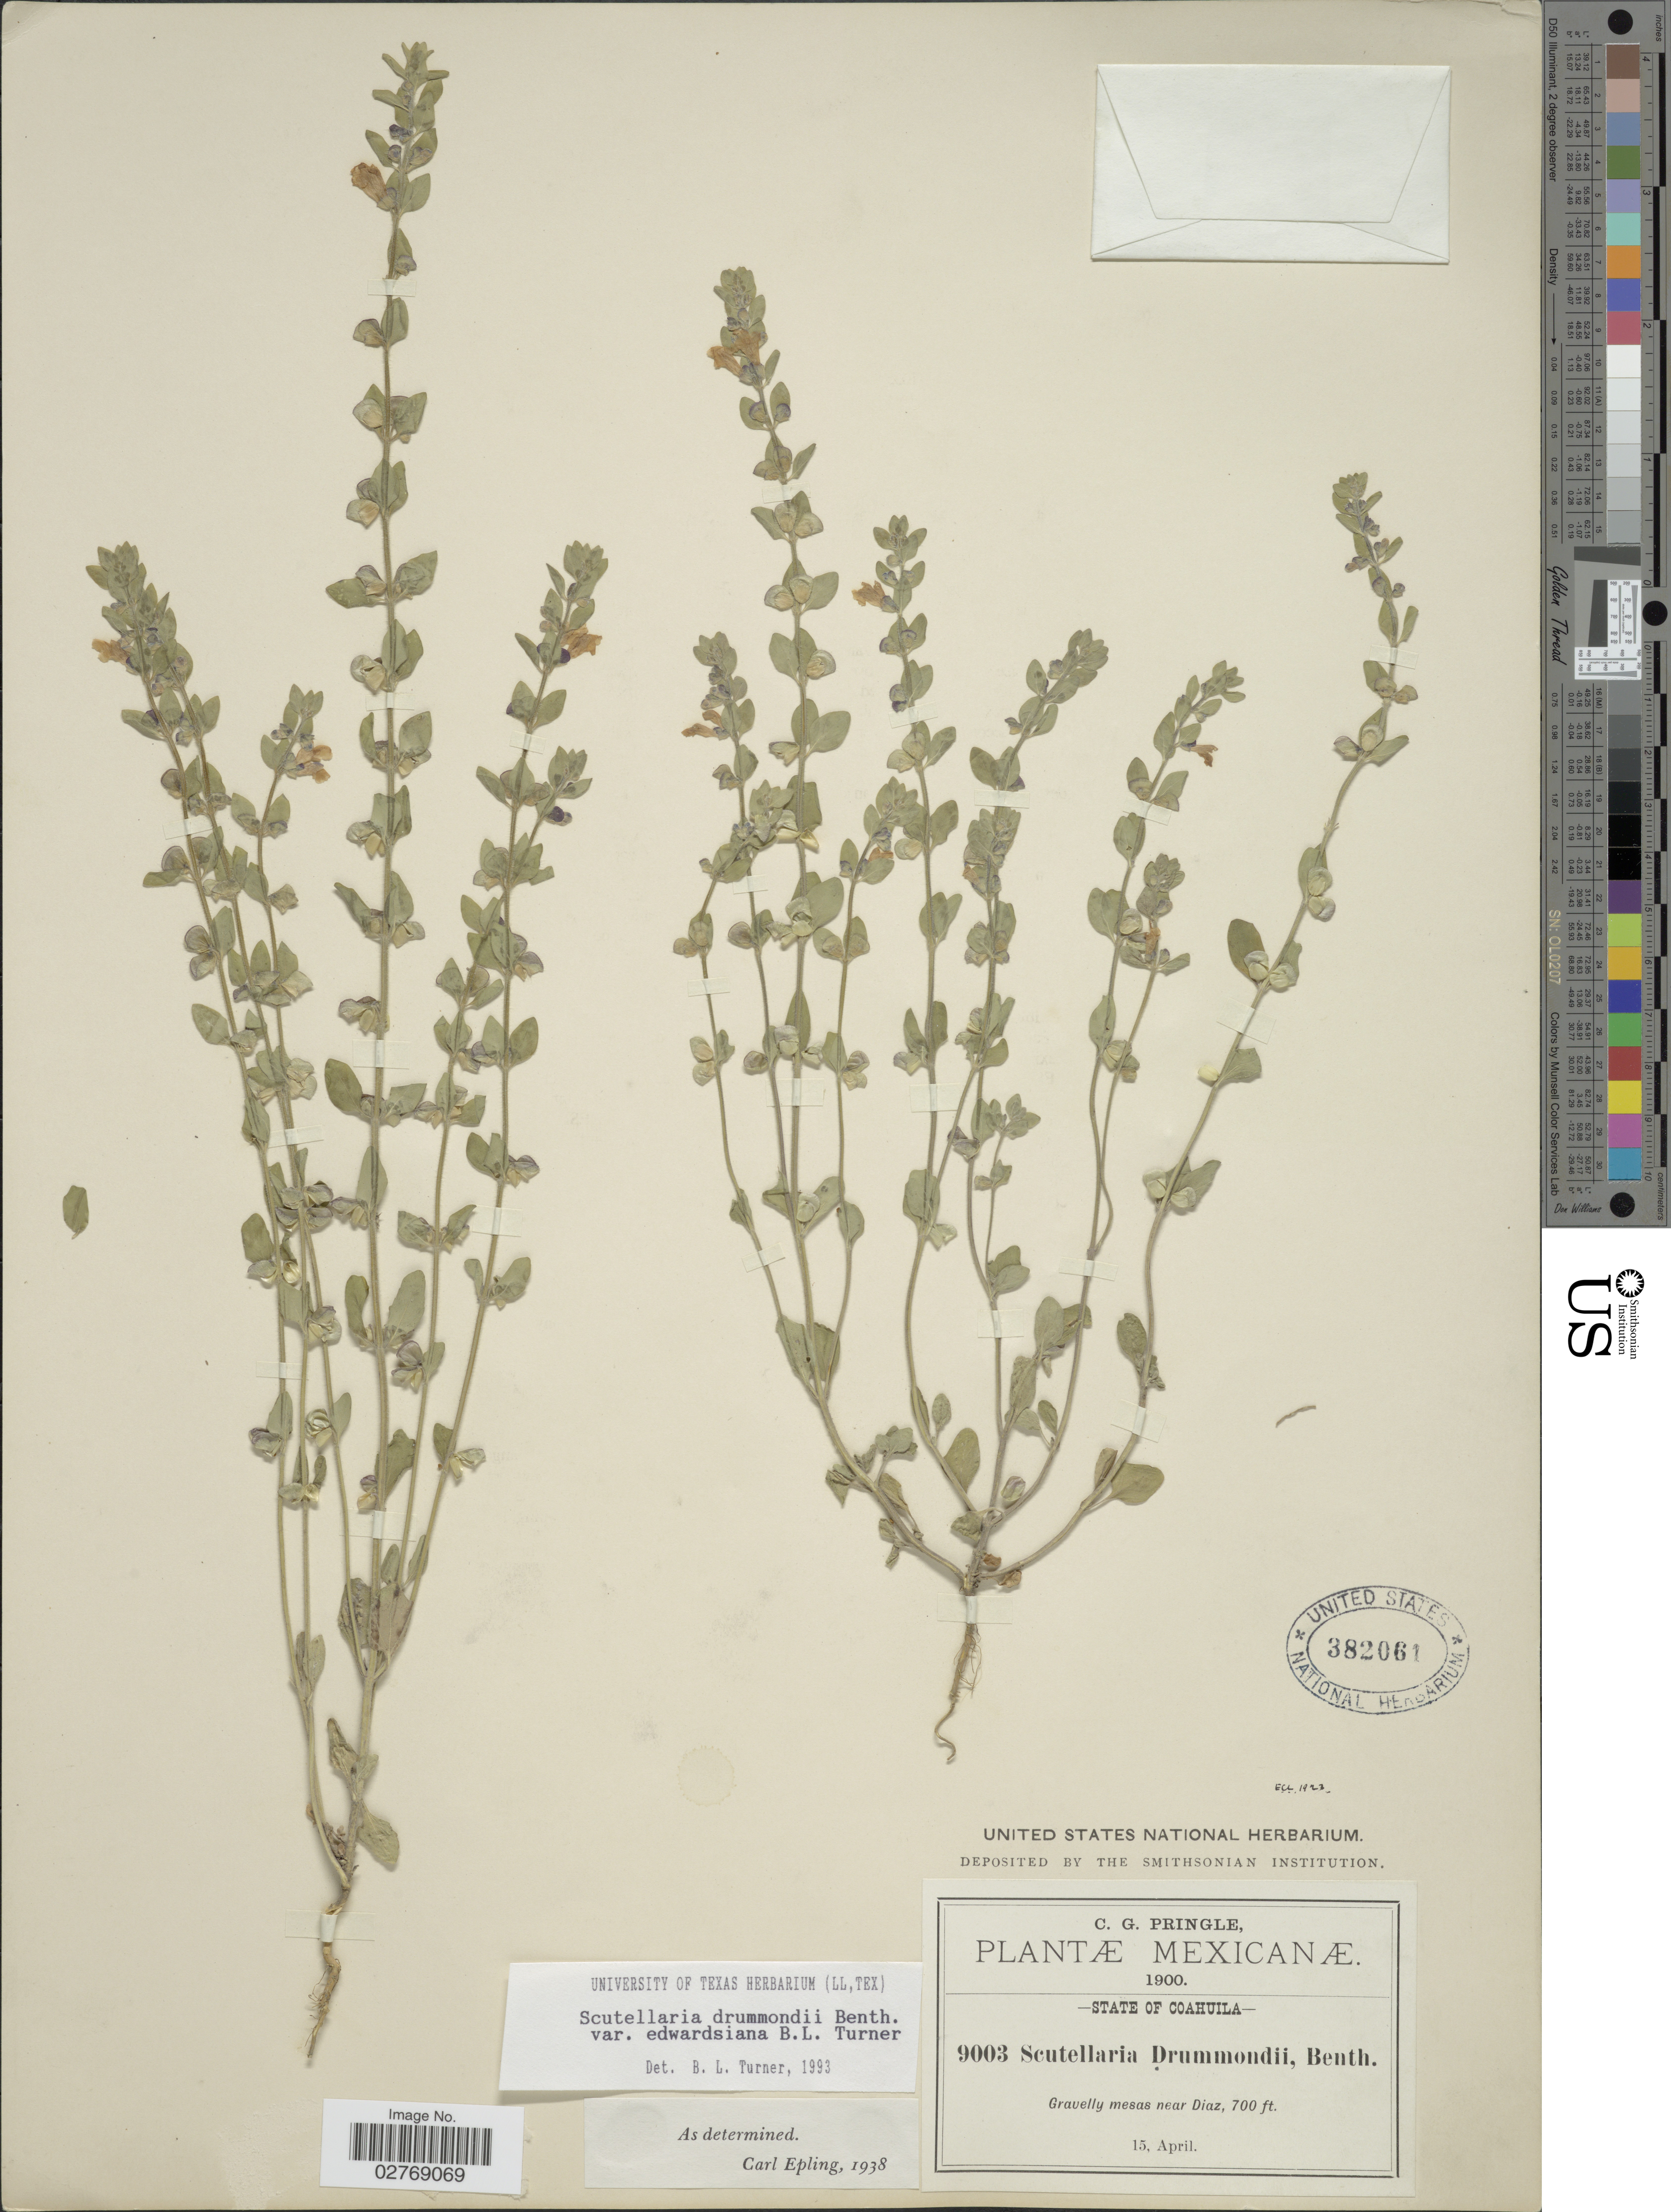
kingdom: Plantae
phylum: Tracheophyta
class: Magnoliopsida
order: Lamiales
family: Lamiaceae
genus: Scutellaria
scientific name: Scutellaria drummondii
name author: Benth.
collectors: C. G. Pringle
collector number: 9003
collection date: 1900-04-15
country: Mexico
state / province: Coahuila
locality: Gravelly mesas near Diaz.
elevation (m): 213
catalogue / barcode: US 382061